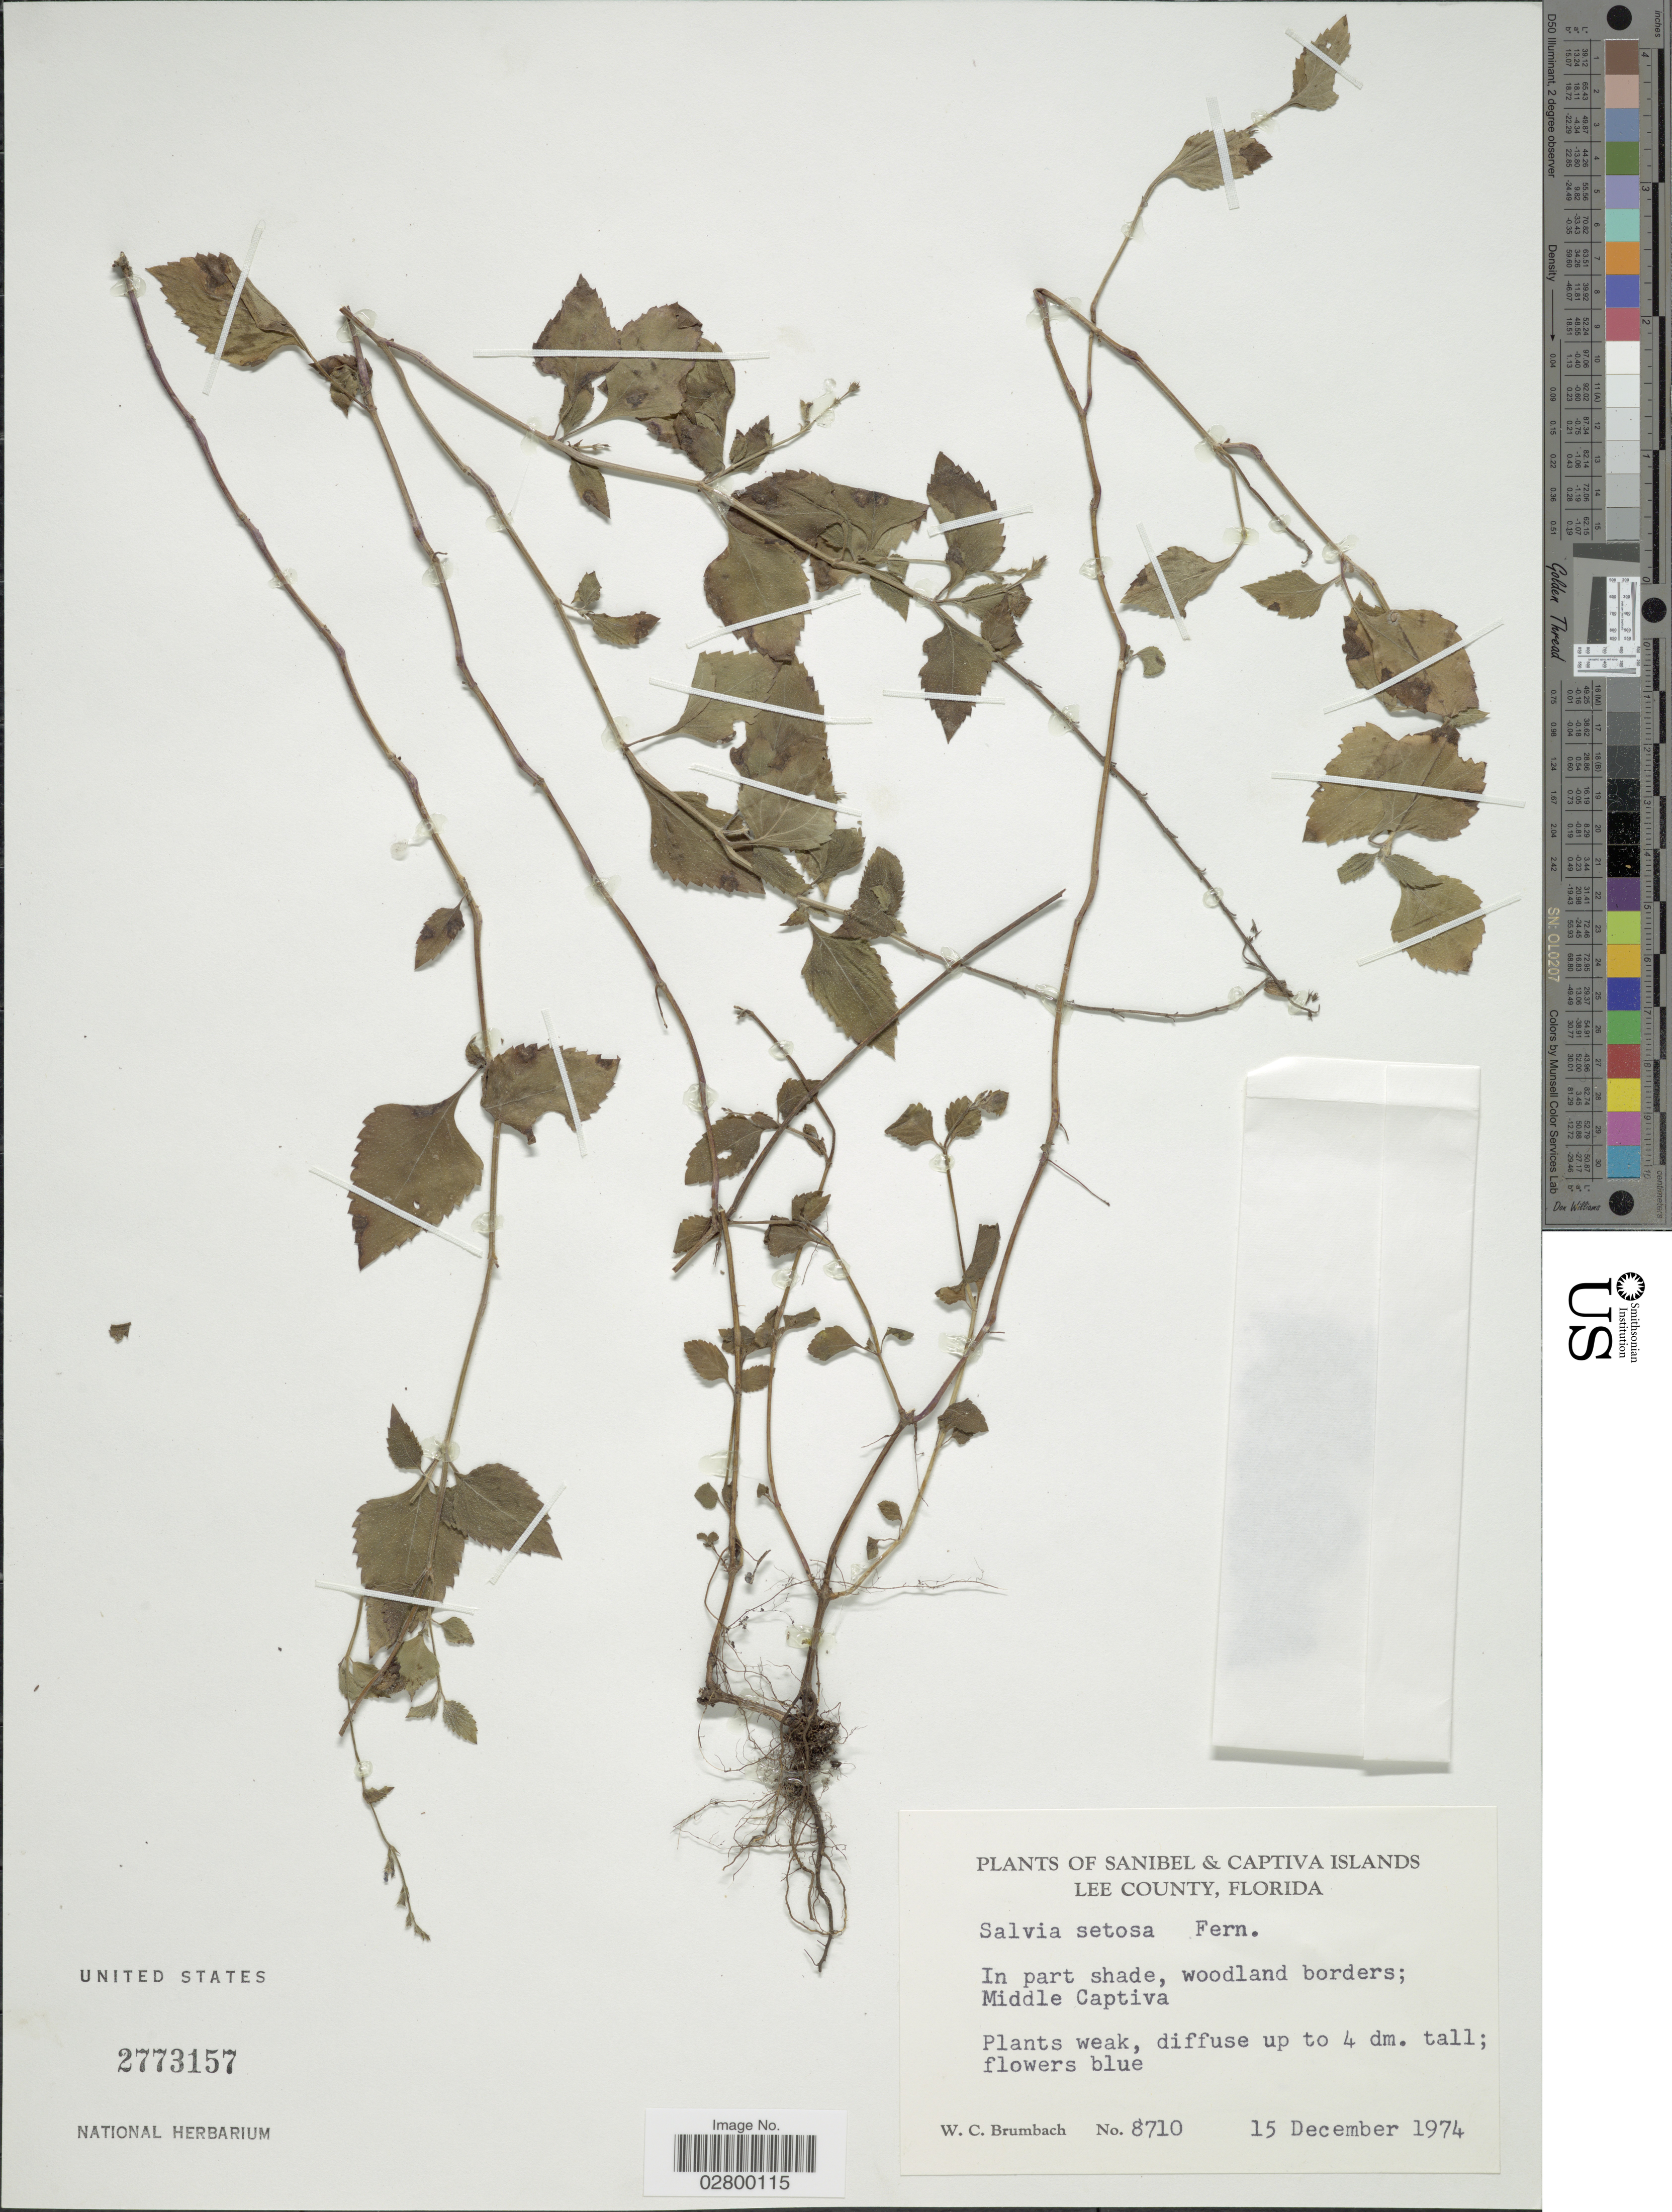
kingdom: Plantae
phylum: Tracheophyta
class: Magnoliopsida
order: Lamiales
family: Lamiaceae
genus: Salvia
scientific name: Salvia setosa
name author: Fernald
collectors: W. C. Brumbach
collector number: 8710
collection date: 1974-12-15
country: United States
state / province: Florida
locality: Captiva Islands, Lee County, In part shade, woodland borders; Middle Captiva.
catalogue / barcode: US 2773157